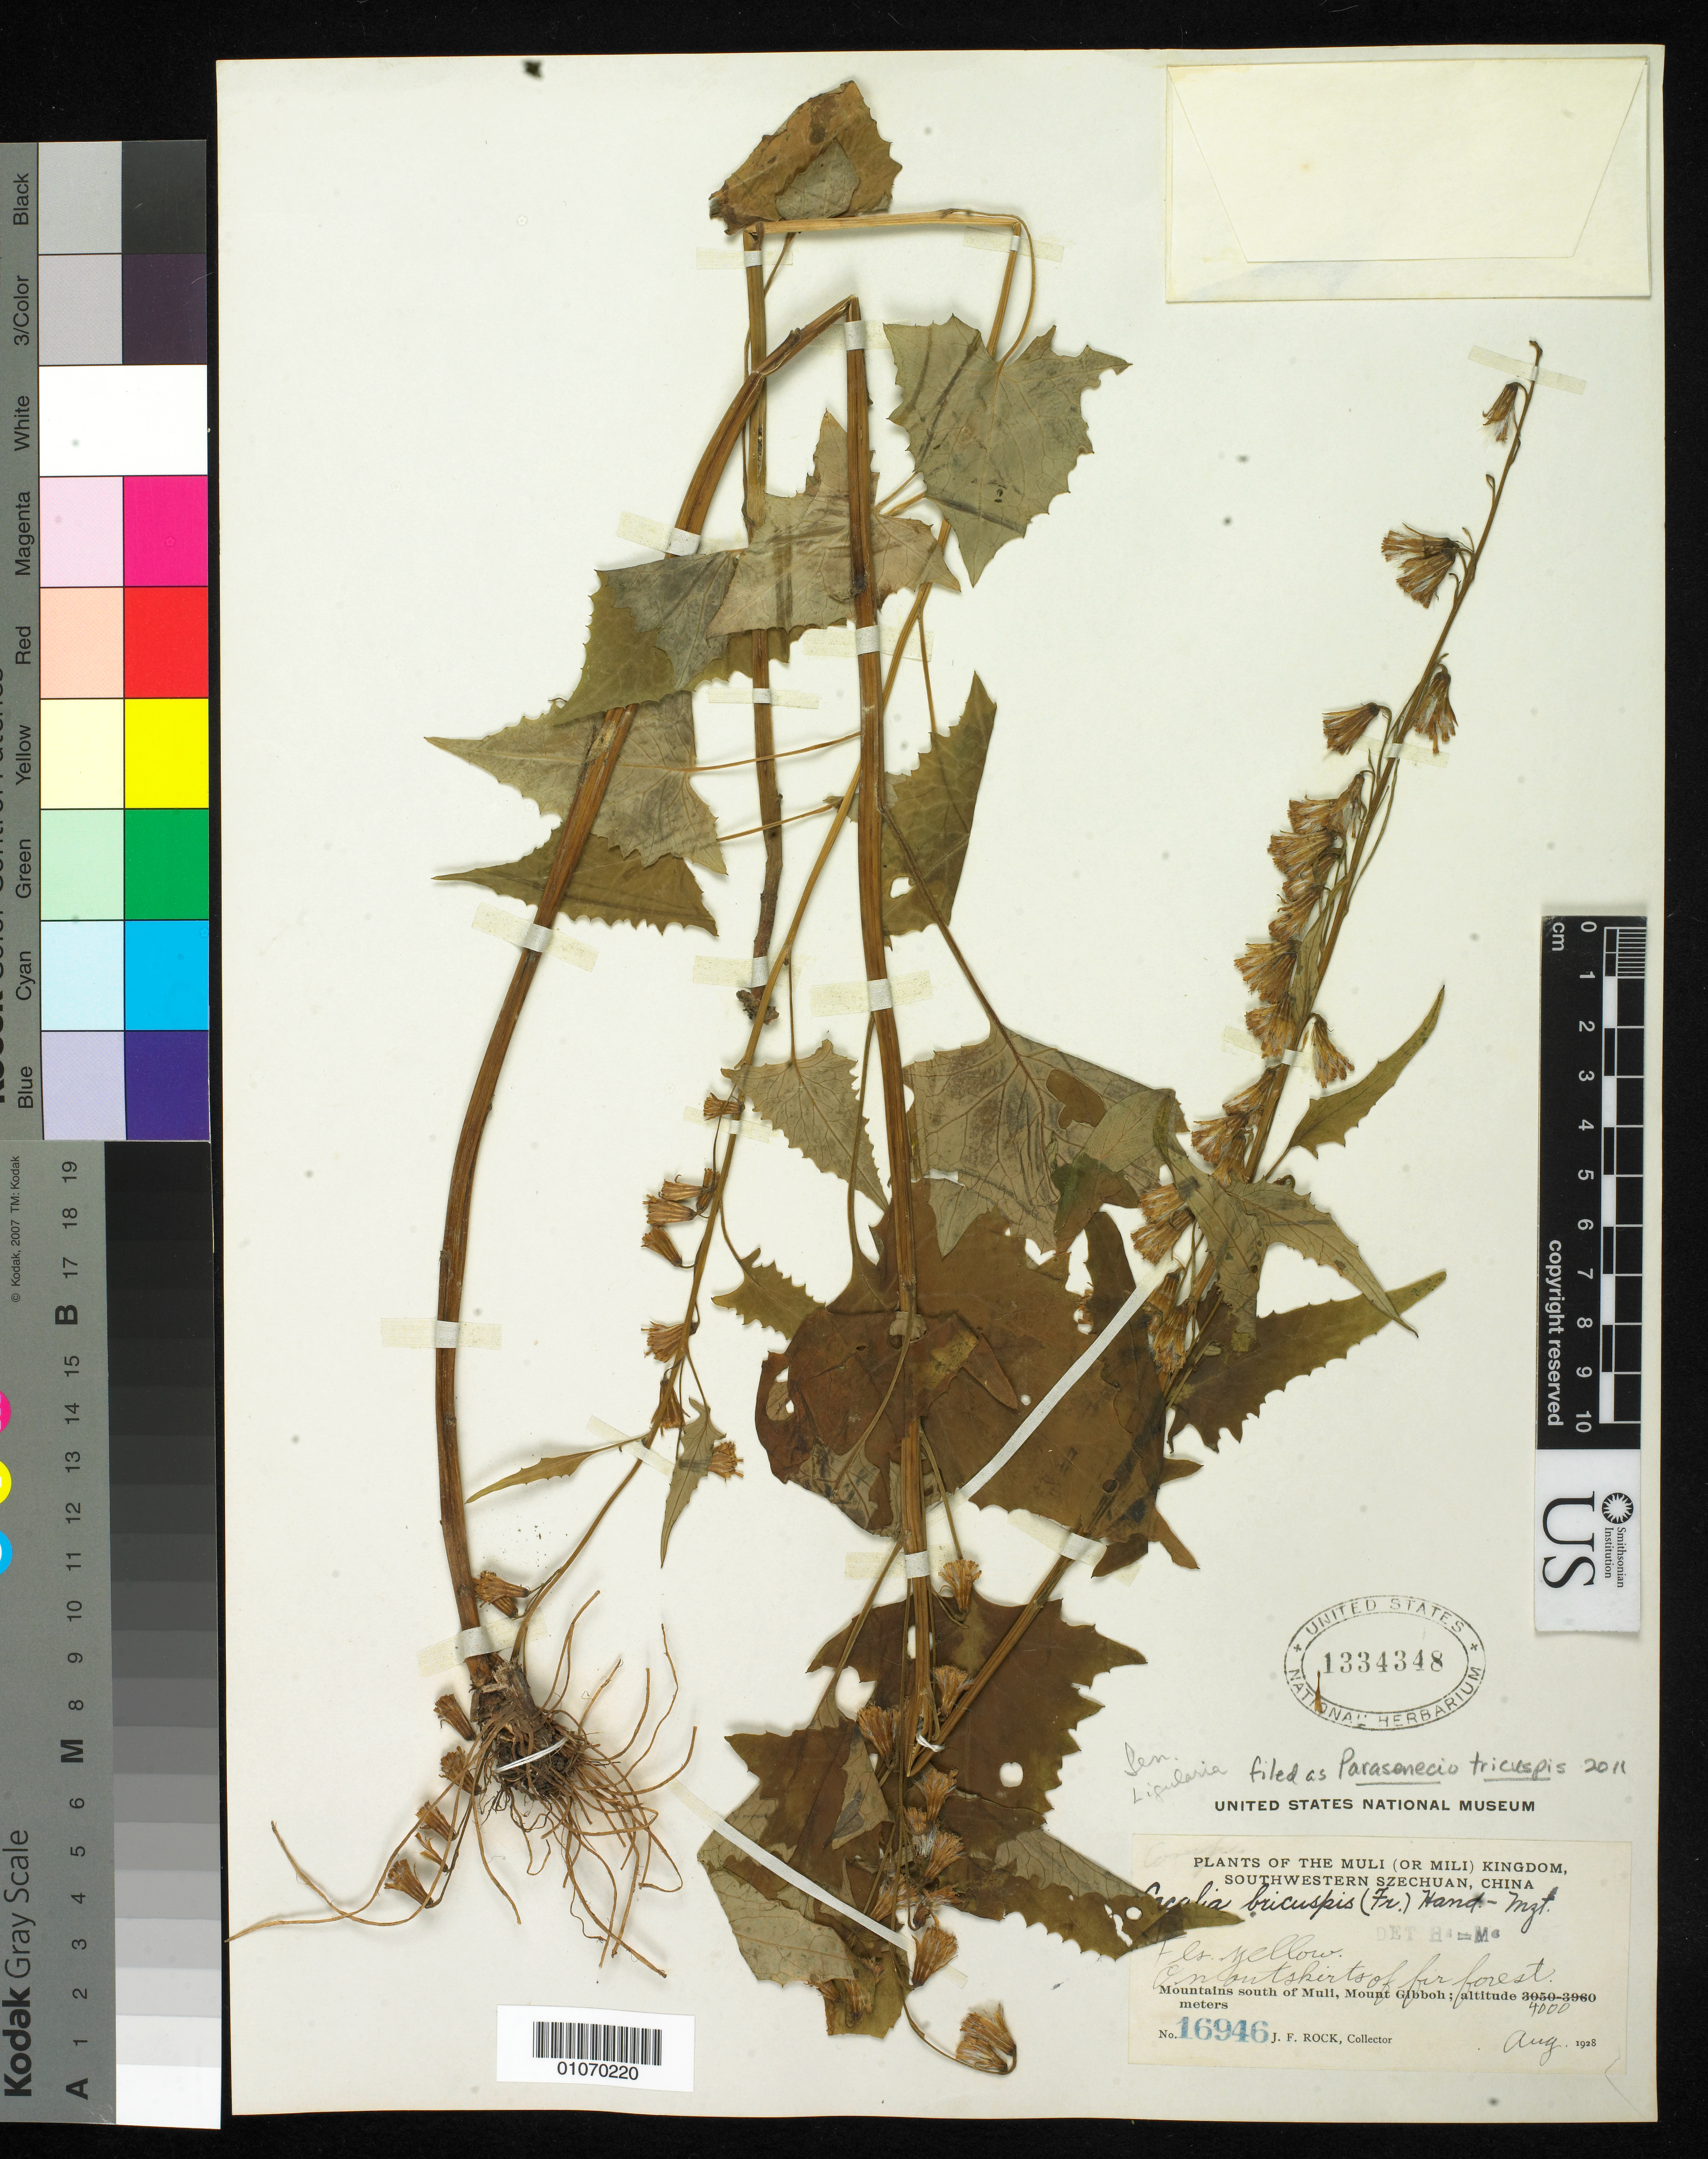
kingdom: Plantae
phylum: Tracheophyta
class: Magnoliopsida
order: Asterales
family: Asteraceae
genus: Senecio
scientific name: Senecio tricuspis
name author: Franch.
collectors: J. F. Rock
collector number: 16946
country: China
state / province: Sichuan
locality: Mountains S of Muli, Mount Gibboh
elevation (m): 4000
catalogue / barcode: US 1334348